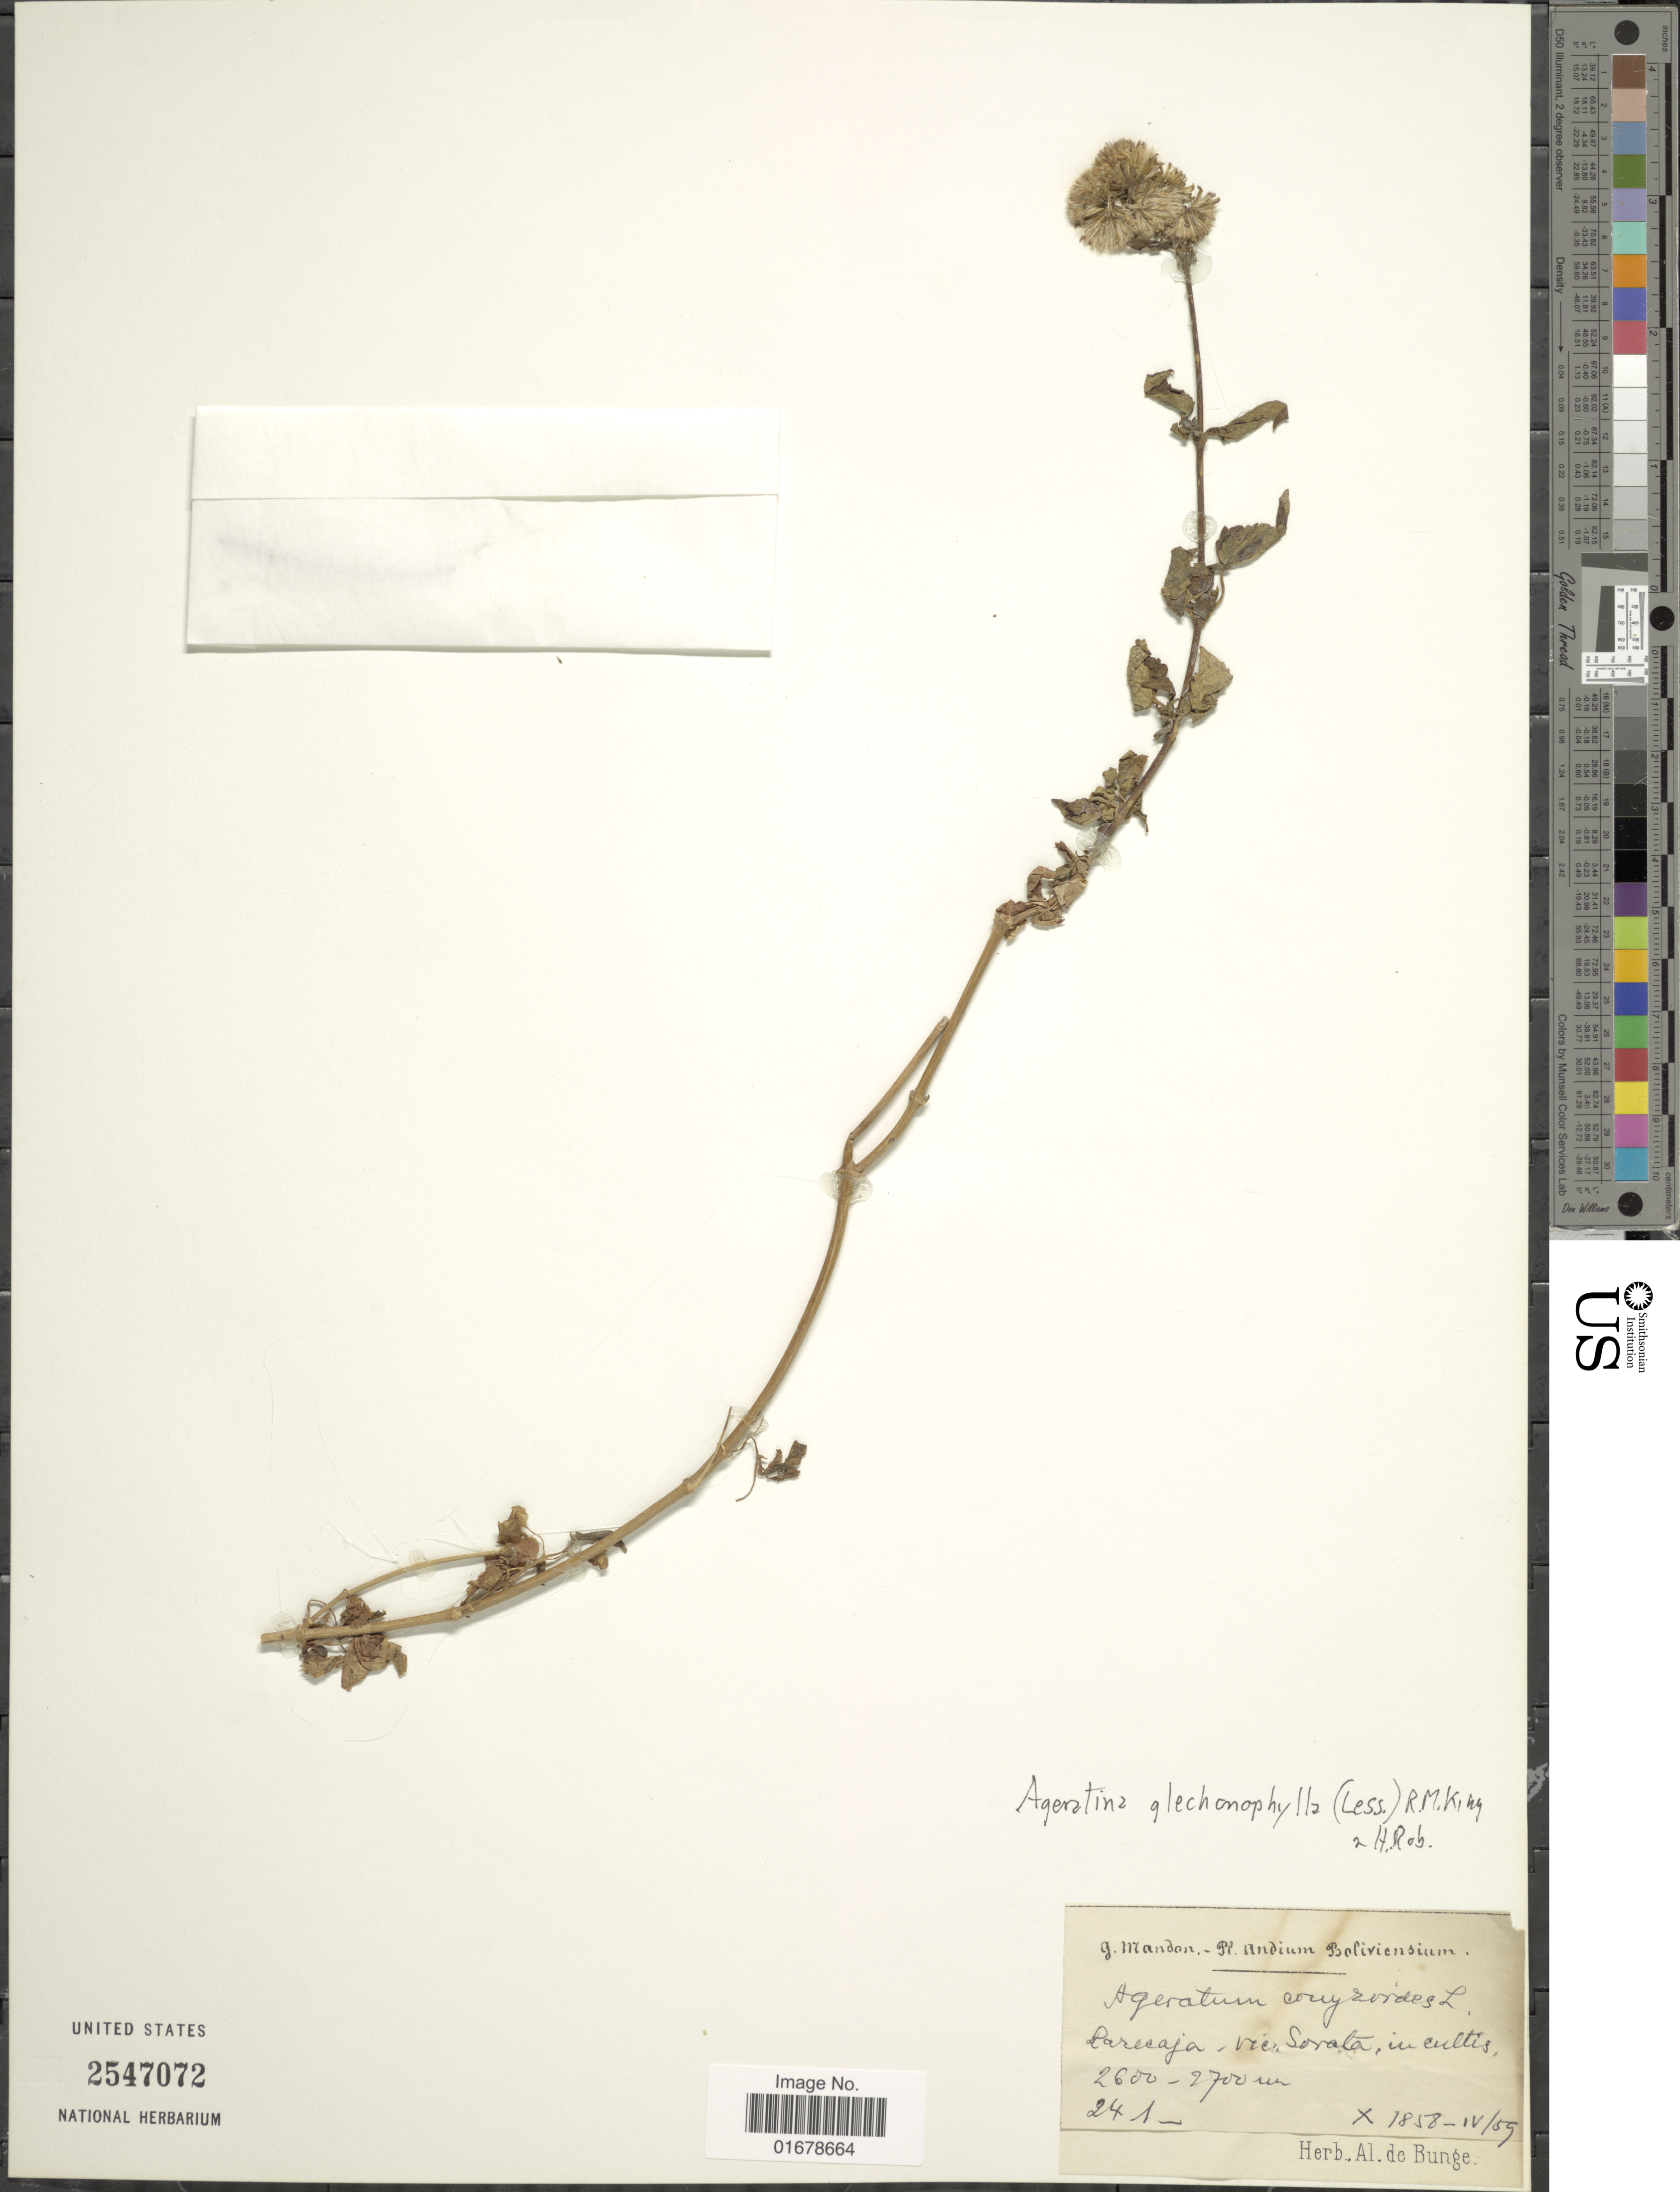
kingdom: Plantae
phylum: Tracheophyta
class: Magnoliopsida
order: Asterales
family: Asteraceae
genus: Ageratina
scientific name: Ageratina azangaroensis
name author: (Sch. Bip. ex Wedd.) R.M. King & H. Rob.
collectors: G. Mandon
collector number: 241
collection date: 1858-10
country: Bolivia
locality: Carecaja, vic. Sorata in cultis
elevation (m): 2600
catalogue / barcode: US 2547072